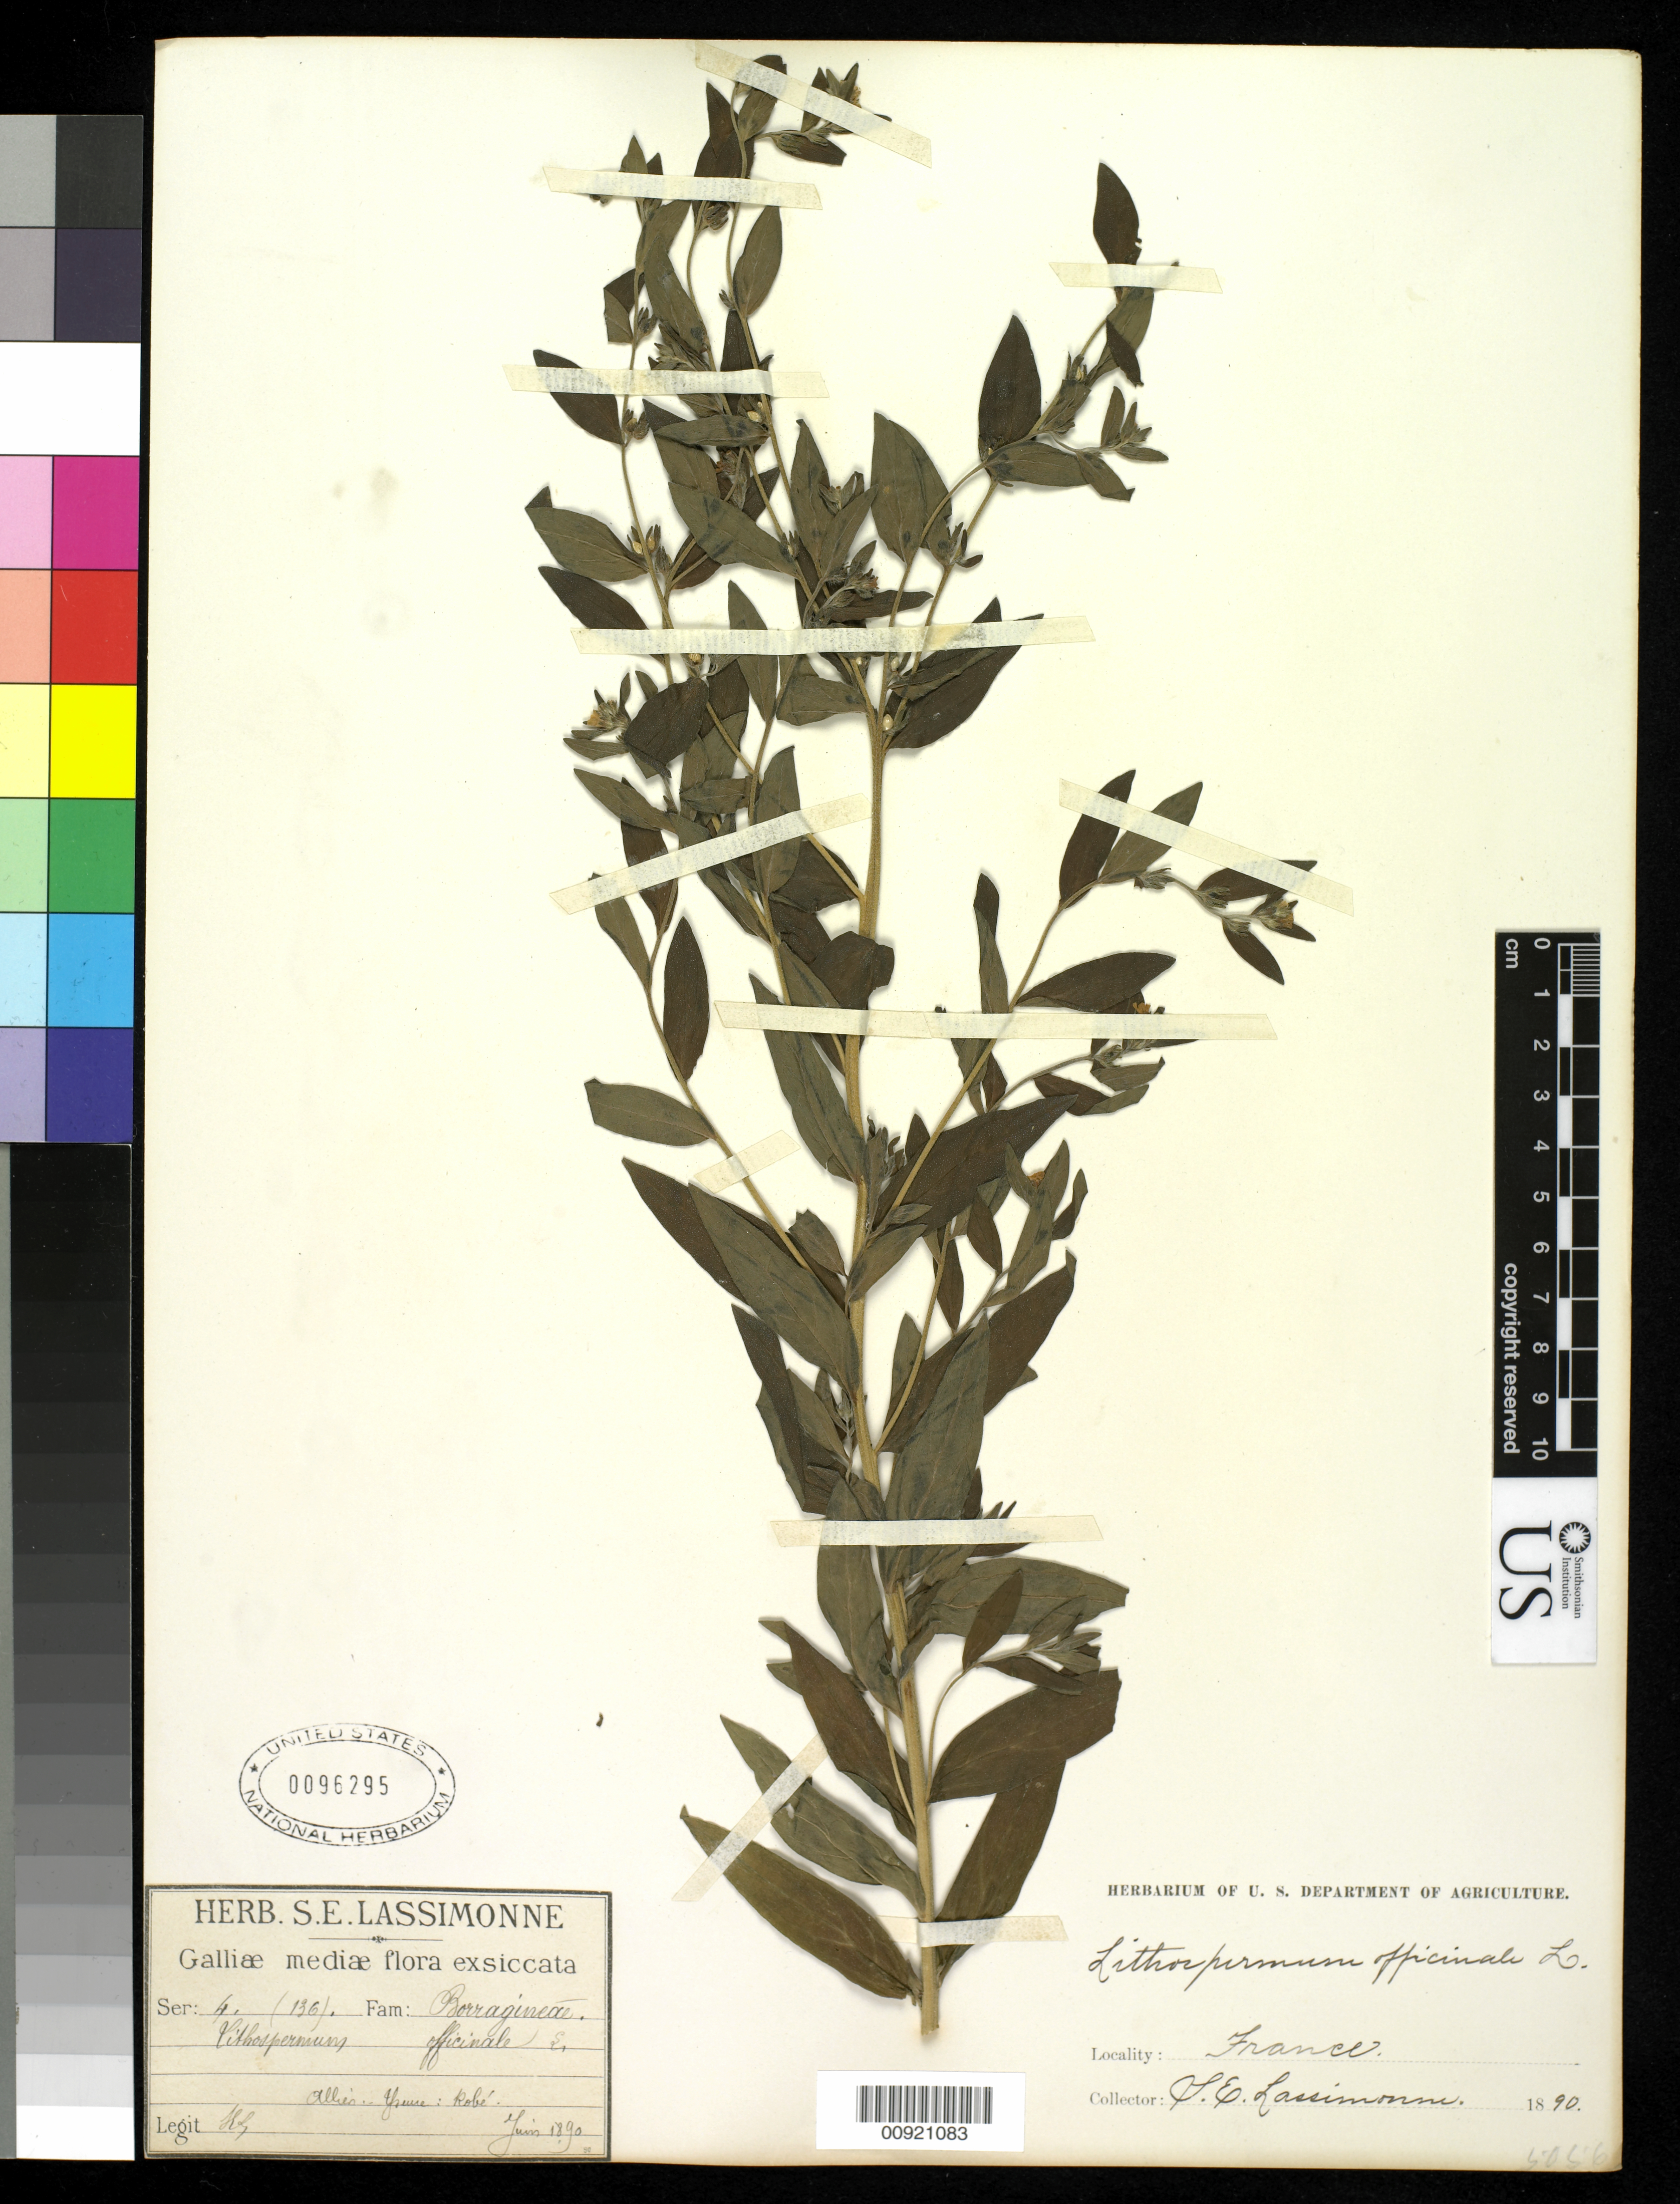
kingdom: Plantae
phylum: Tracheophyta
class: Magnoliopsida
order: Boraginales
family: Boraginaceae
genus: Lithospermum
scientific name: Lithospermum officinale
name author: L.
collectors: S. Lassimonne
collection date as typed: Jun 1890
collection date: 1890-06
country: France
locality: Allier: Yzeure: Robé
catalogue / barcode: US 96295